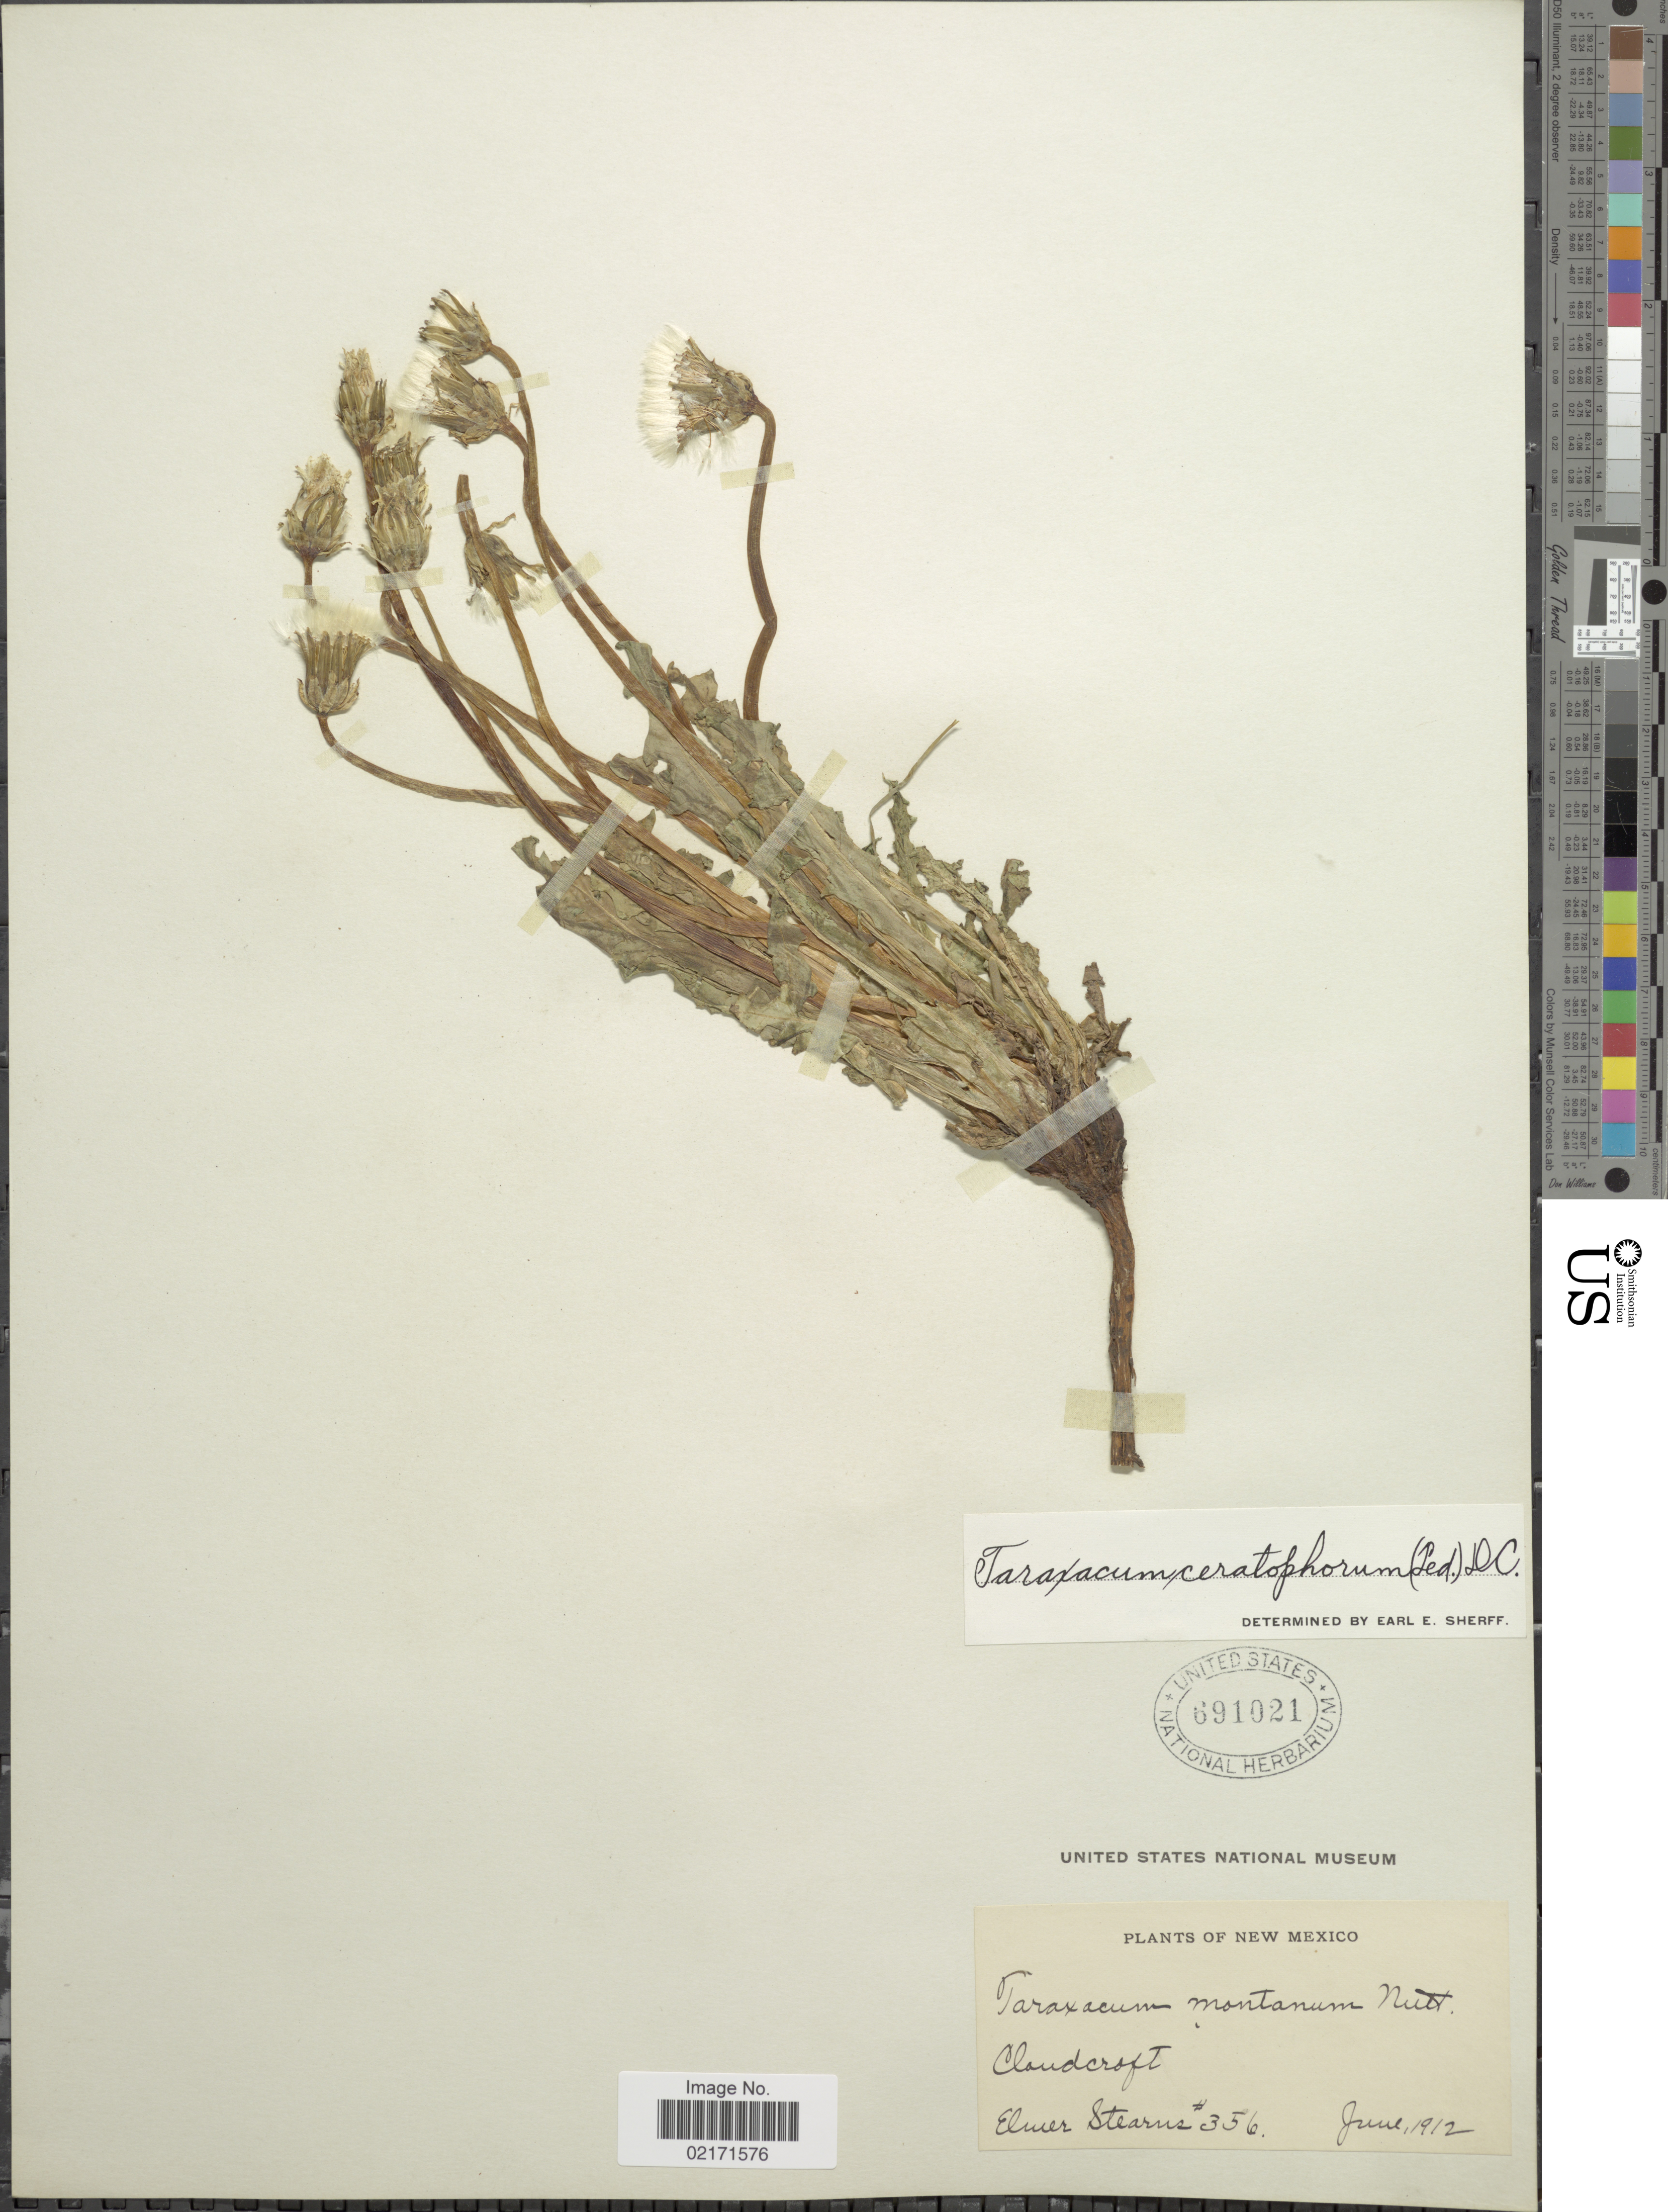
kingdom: Plantae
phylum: Tracheophyta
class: Magnoliopsida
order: Asterales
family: Asteraceae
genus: Taraxacum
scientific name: Taraxacum ceratophorum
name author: (Ledeb.) DC.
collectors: E. Stearns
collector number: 356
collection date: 1912-06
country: United States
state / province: New Mexico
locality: Clouderoft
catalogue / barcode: US 691021